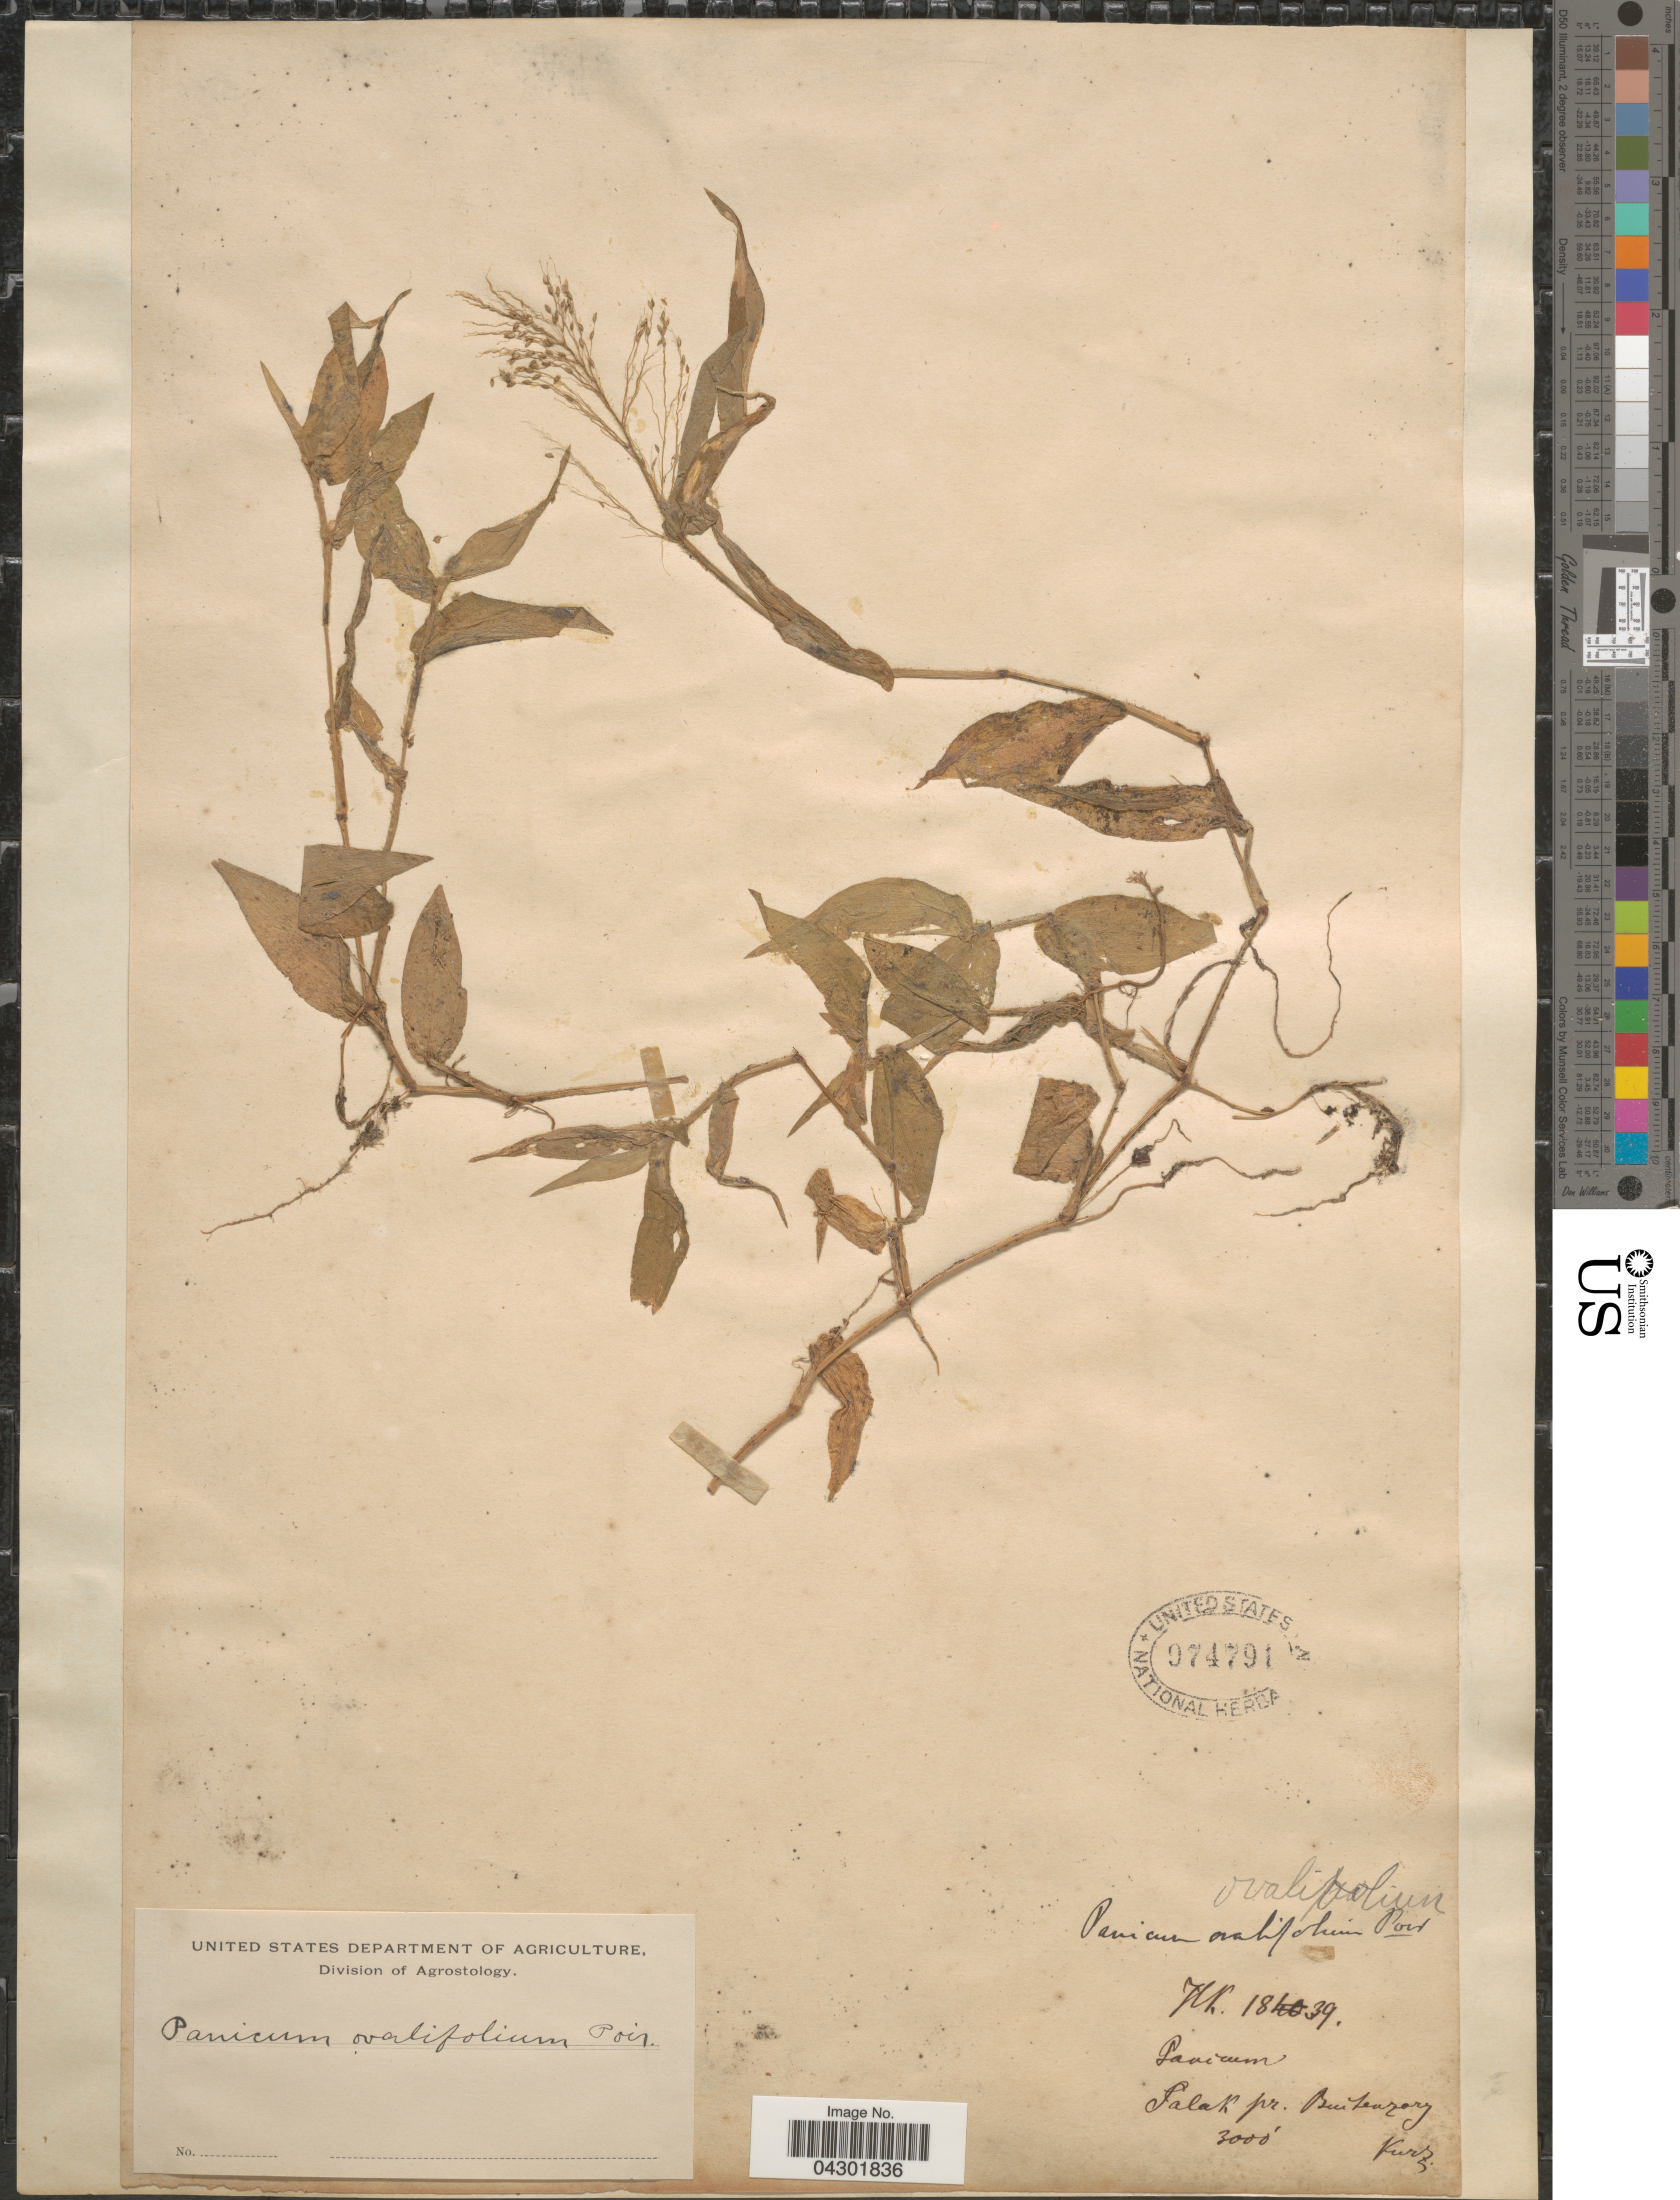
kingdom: Plantae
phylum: Tracheophyta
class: Liliopsida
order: Poales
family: Poaceae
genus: Panicum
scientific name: Panicum brevifolium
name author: L.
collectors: -- Kurz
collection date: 1839-07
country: Indonesia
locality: Galak pr. Buitenzorg.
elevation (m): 914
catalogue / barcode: US 974971